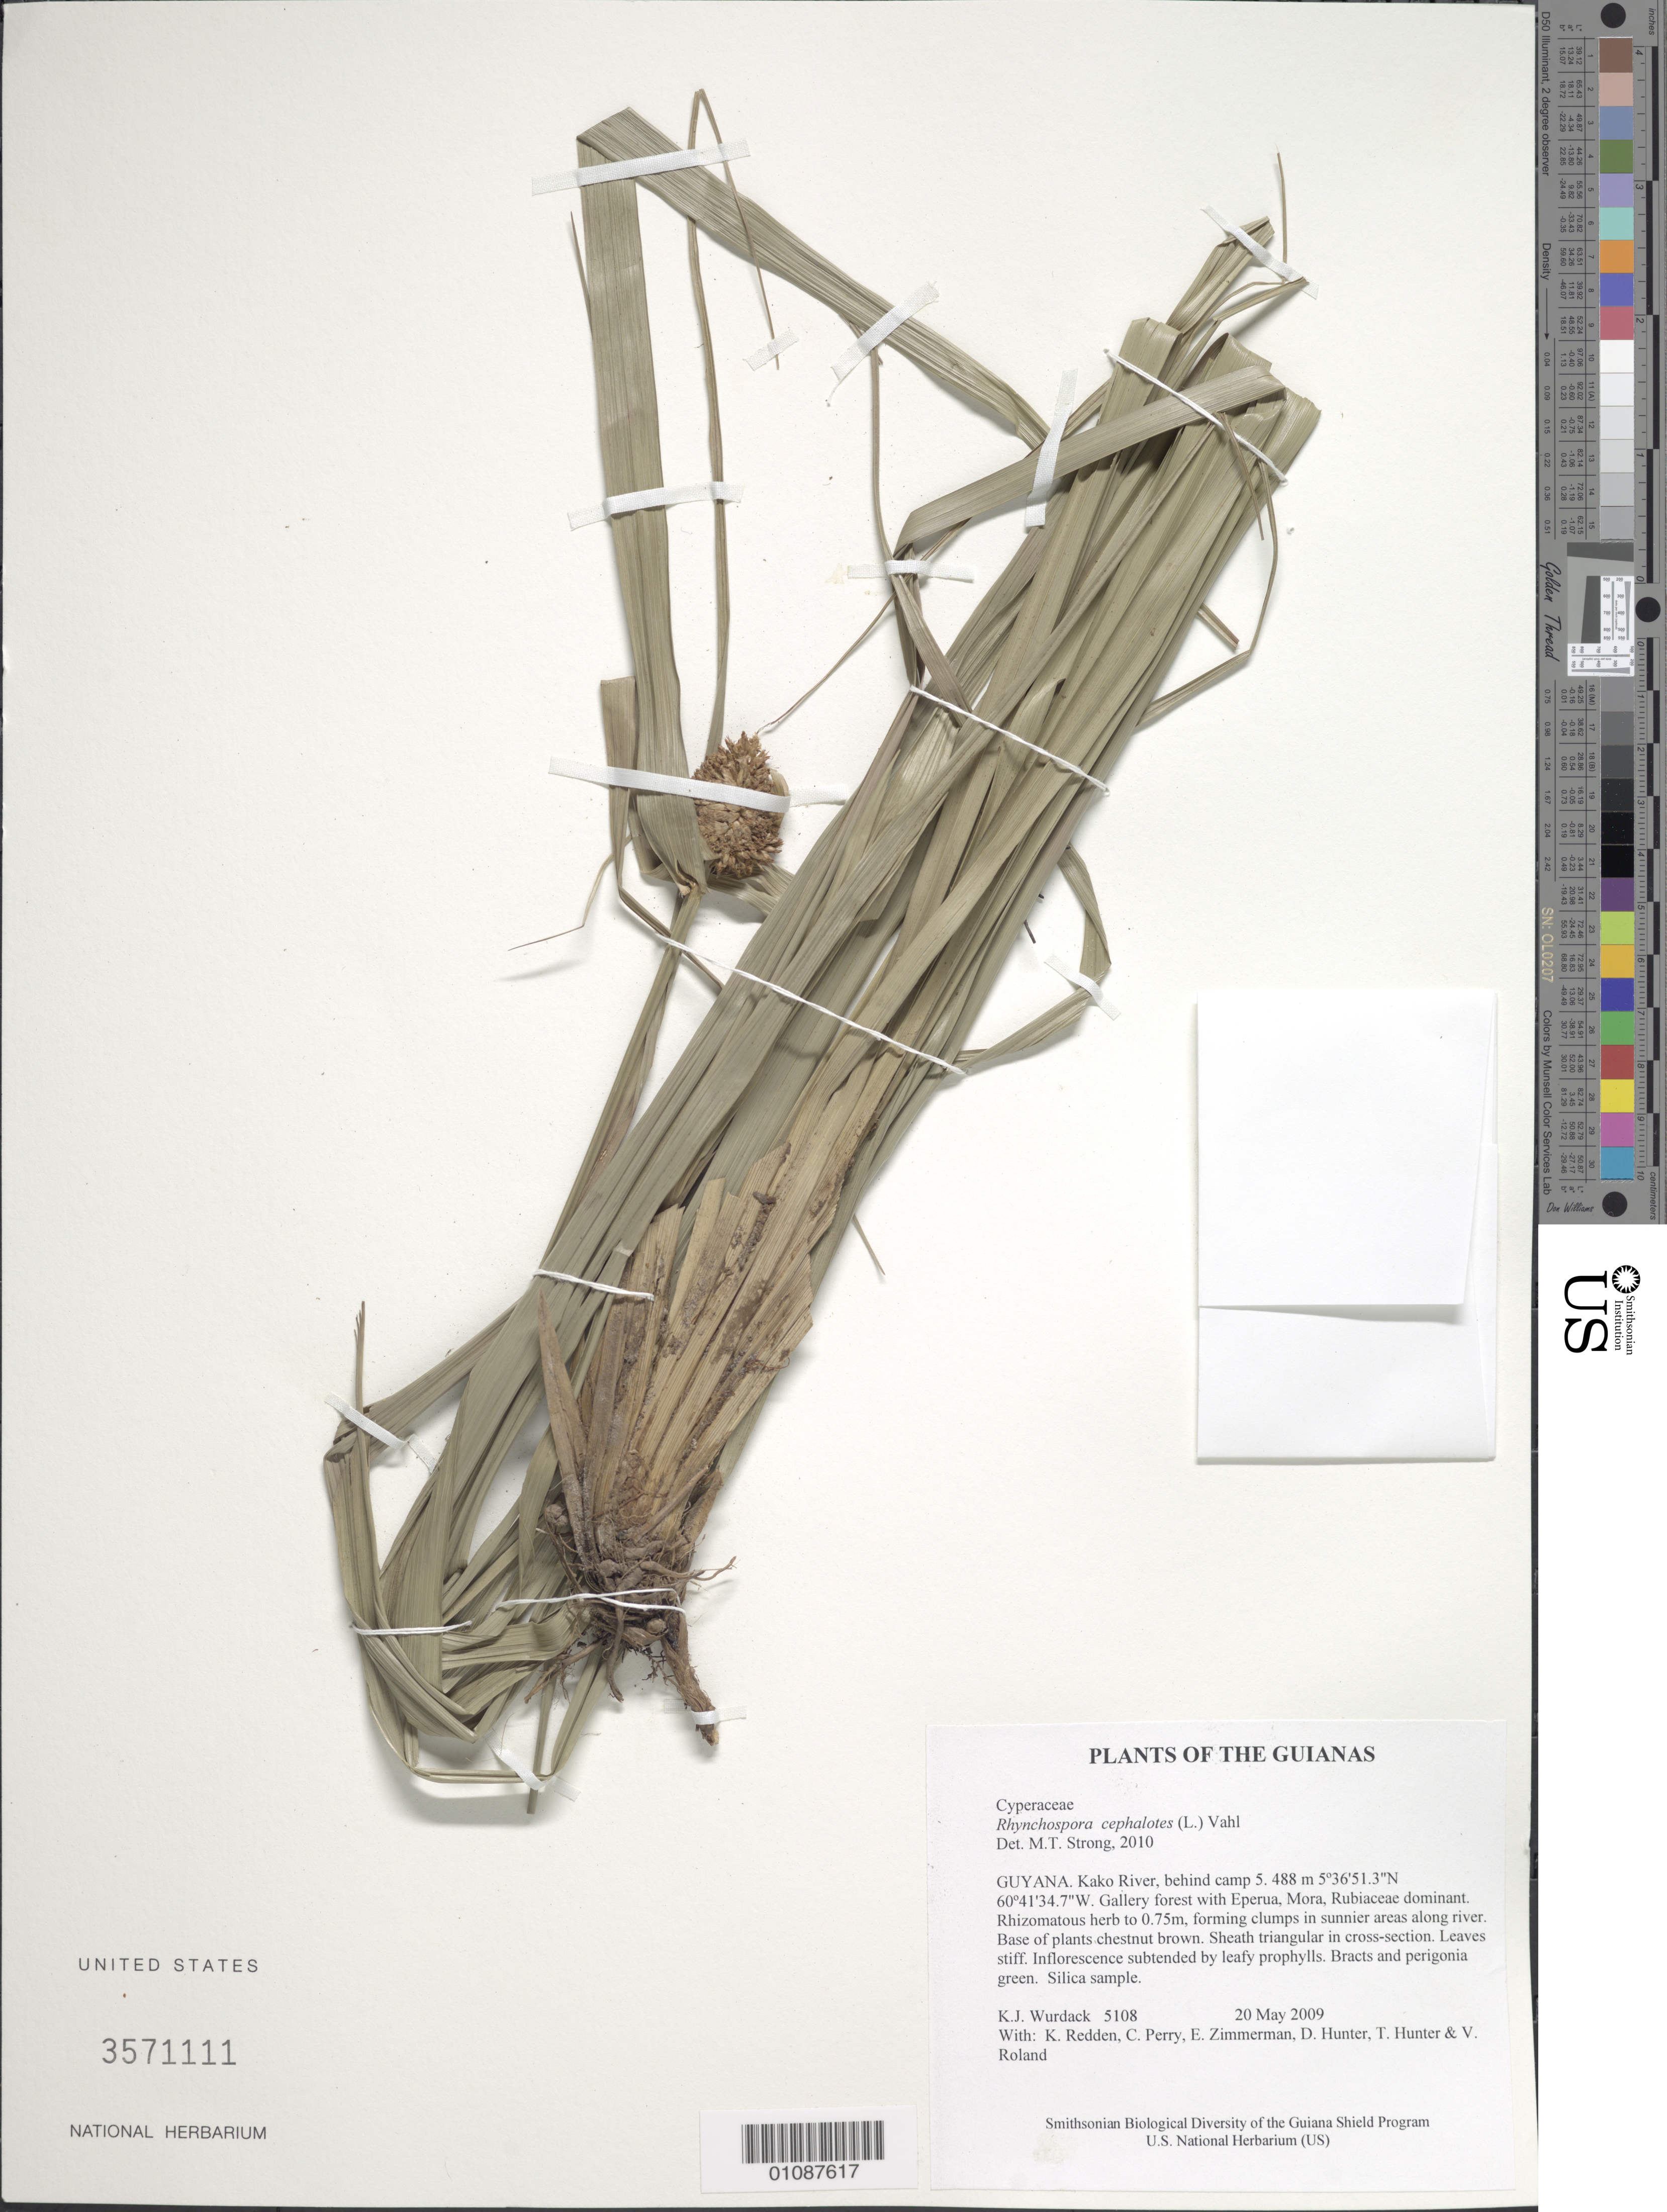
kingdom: Plantae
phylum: Tracheophyta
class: Liliopsida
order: Poales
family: Cyperaceae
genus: Rhynchospora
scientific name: Rhynchospora cephalotes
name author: (L.) Vahl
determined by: Strong, M. T., (US), Smithsonian Institution - National Museum of Natural History (UNITED STATES)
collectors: K. Wurdack, K. M. Redden, C. Perry, E. Zimmerman, D. Hunter, T. Hunter & V. Roland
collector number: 5108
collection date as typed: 20 May 2009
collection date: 2009-05-20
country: Guyana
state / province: Cuyuni-Mazaruni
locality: Kako River, behind camp 5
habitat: Gallery forest with Eperua, Mora, Rubiaceae dominant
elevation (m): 488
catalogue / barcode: US 3571111